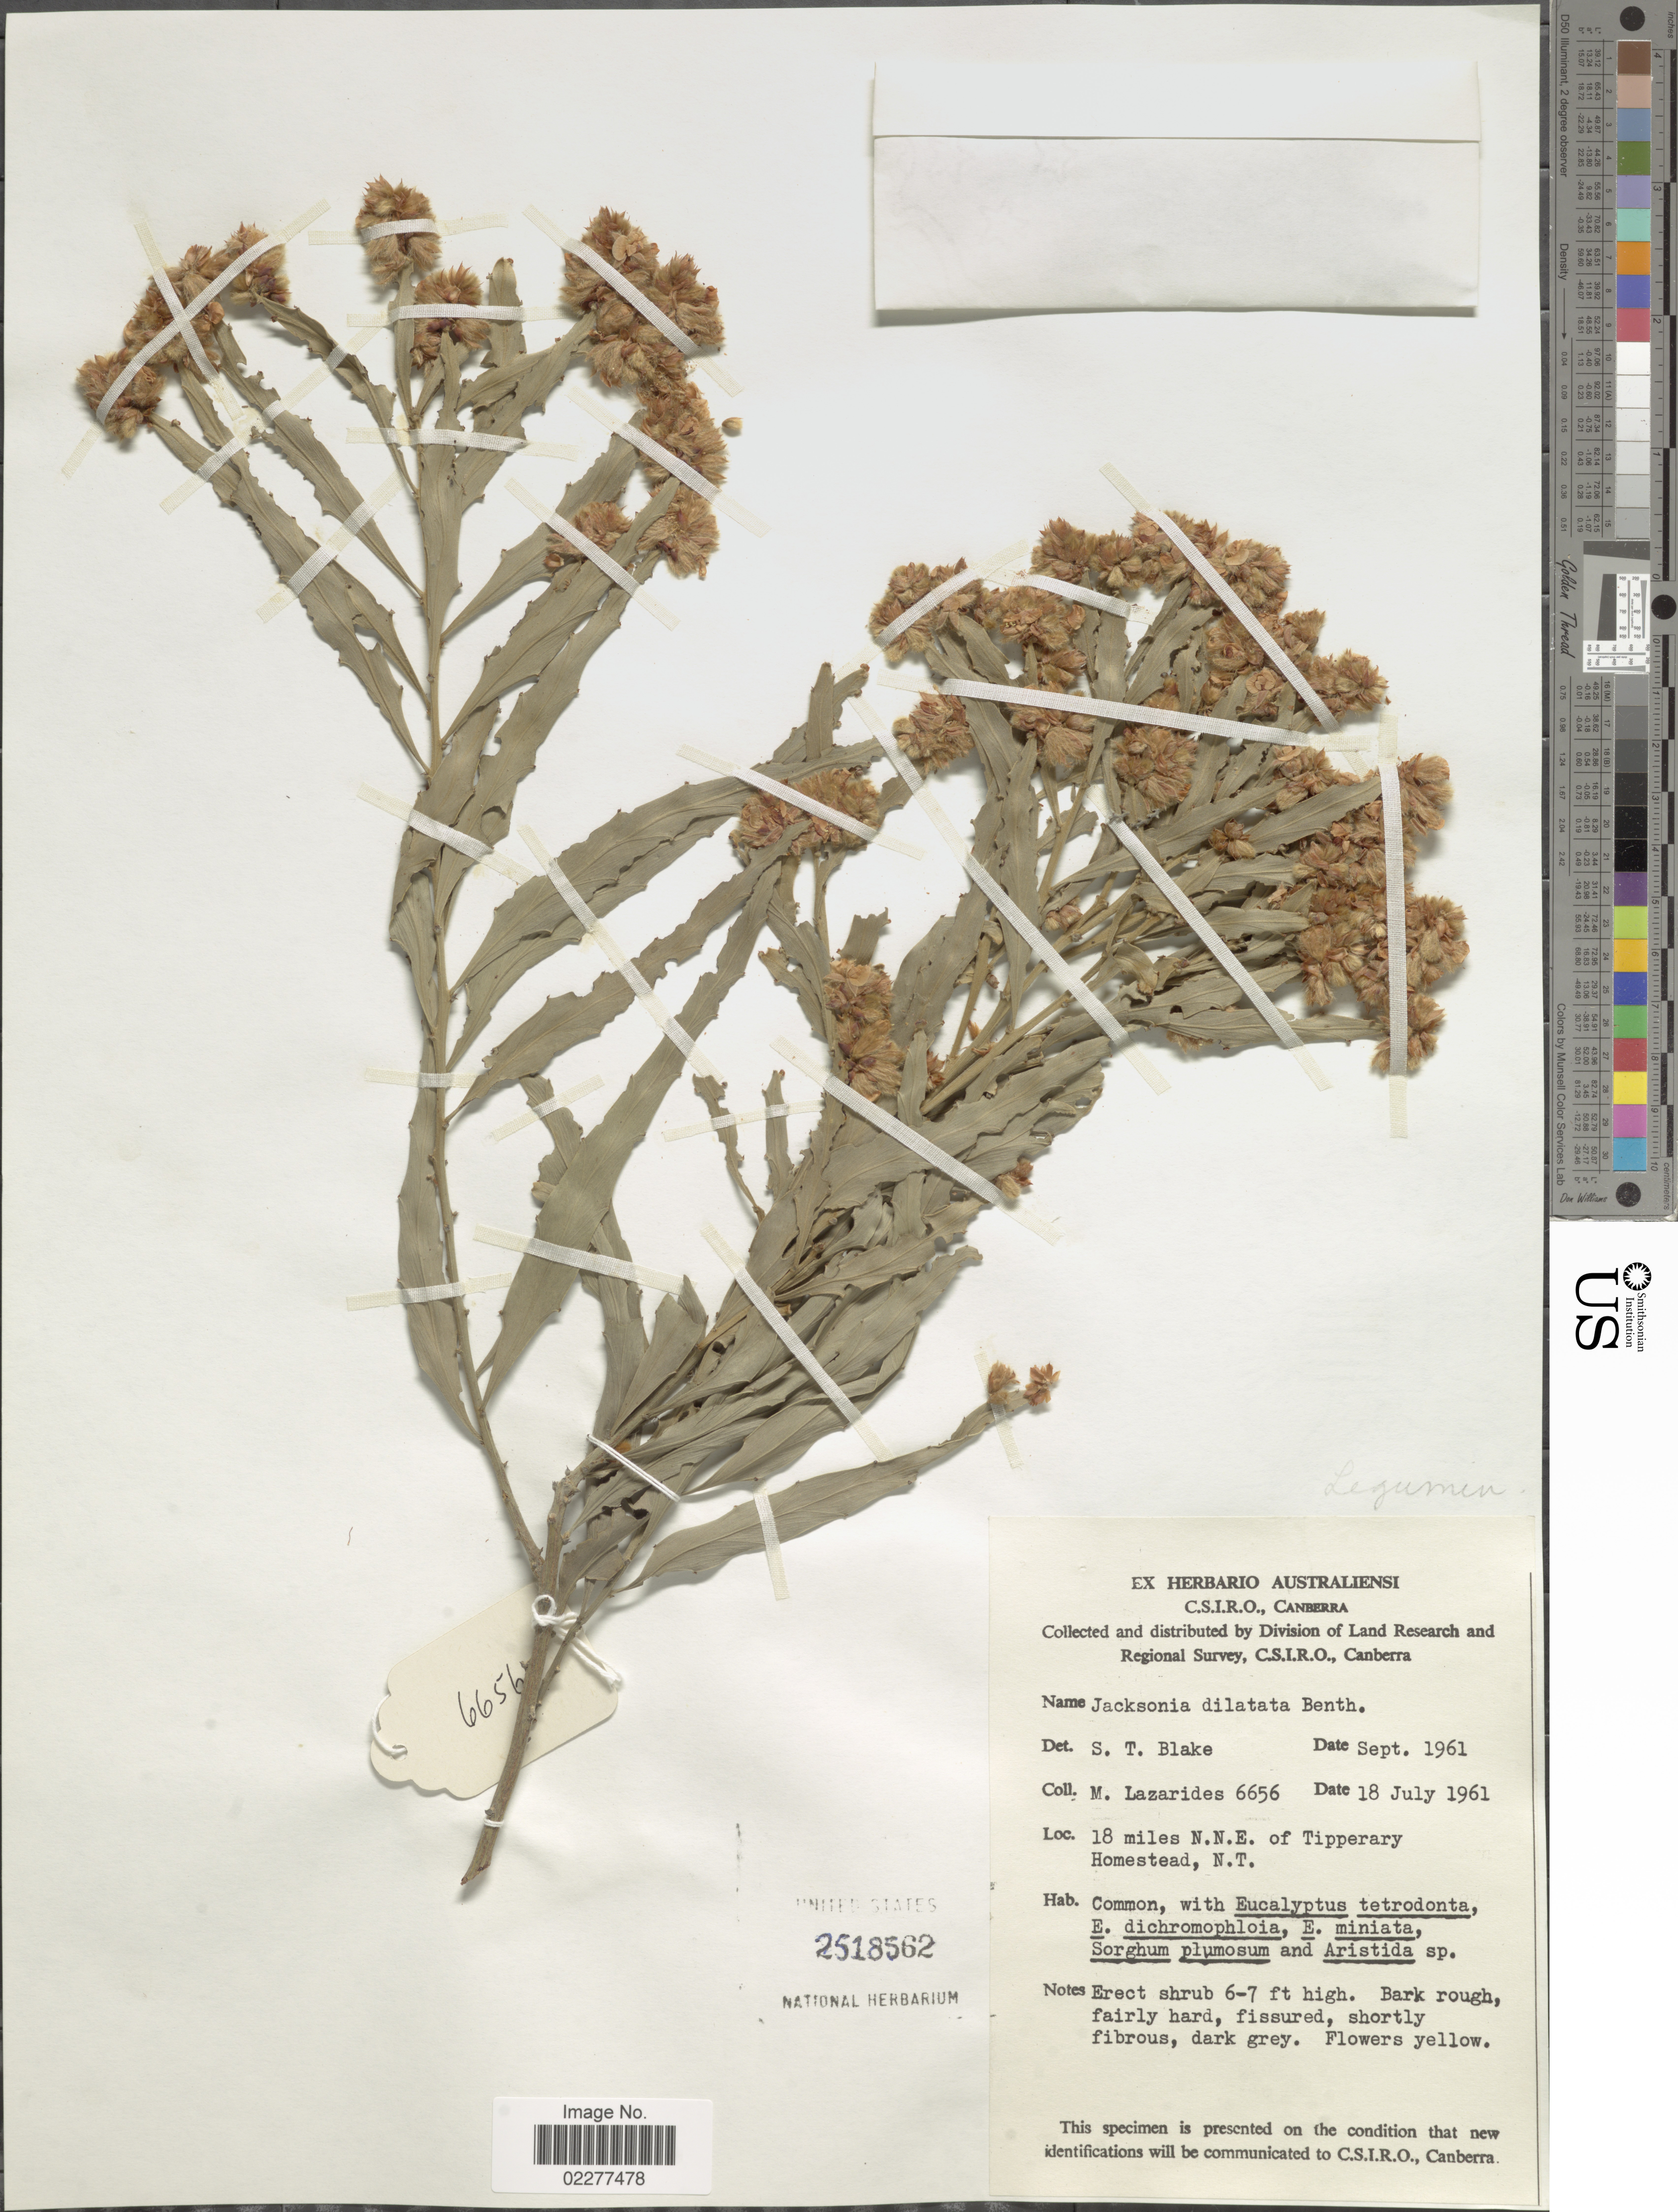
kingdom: Plantae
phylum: Tracheophyta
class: Magnoliopsida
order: Fabales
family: Fabaceae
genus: Jacksonia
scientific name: Jacksonia dilatata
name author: Benth.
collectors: M. Lazarides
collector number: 6656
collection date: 1961-07-18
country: Australia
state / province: Northern Territory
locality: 18 miles N.N.E of Tipperary Homestead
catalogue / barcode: US 2518562